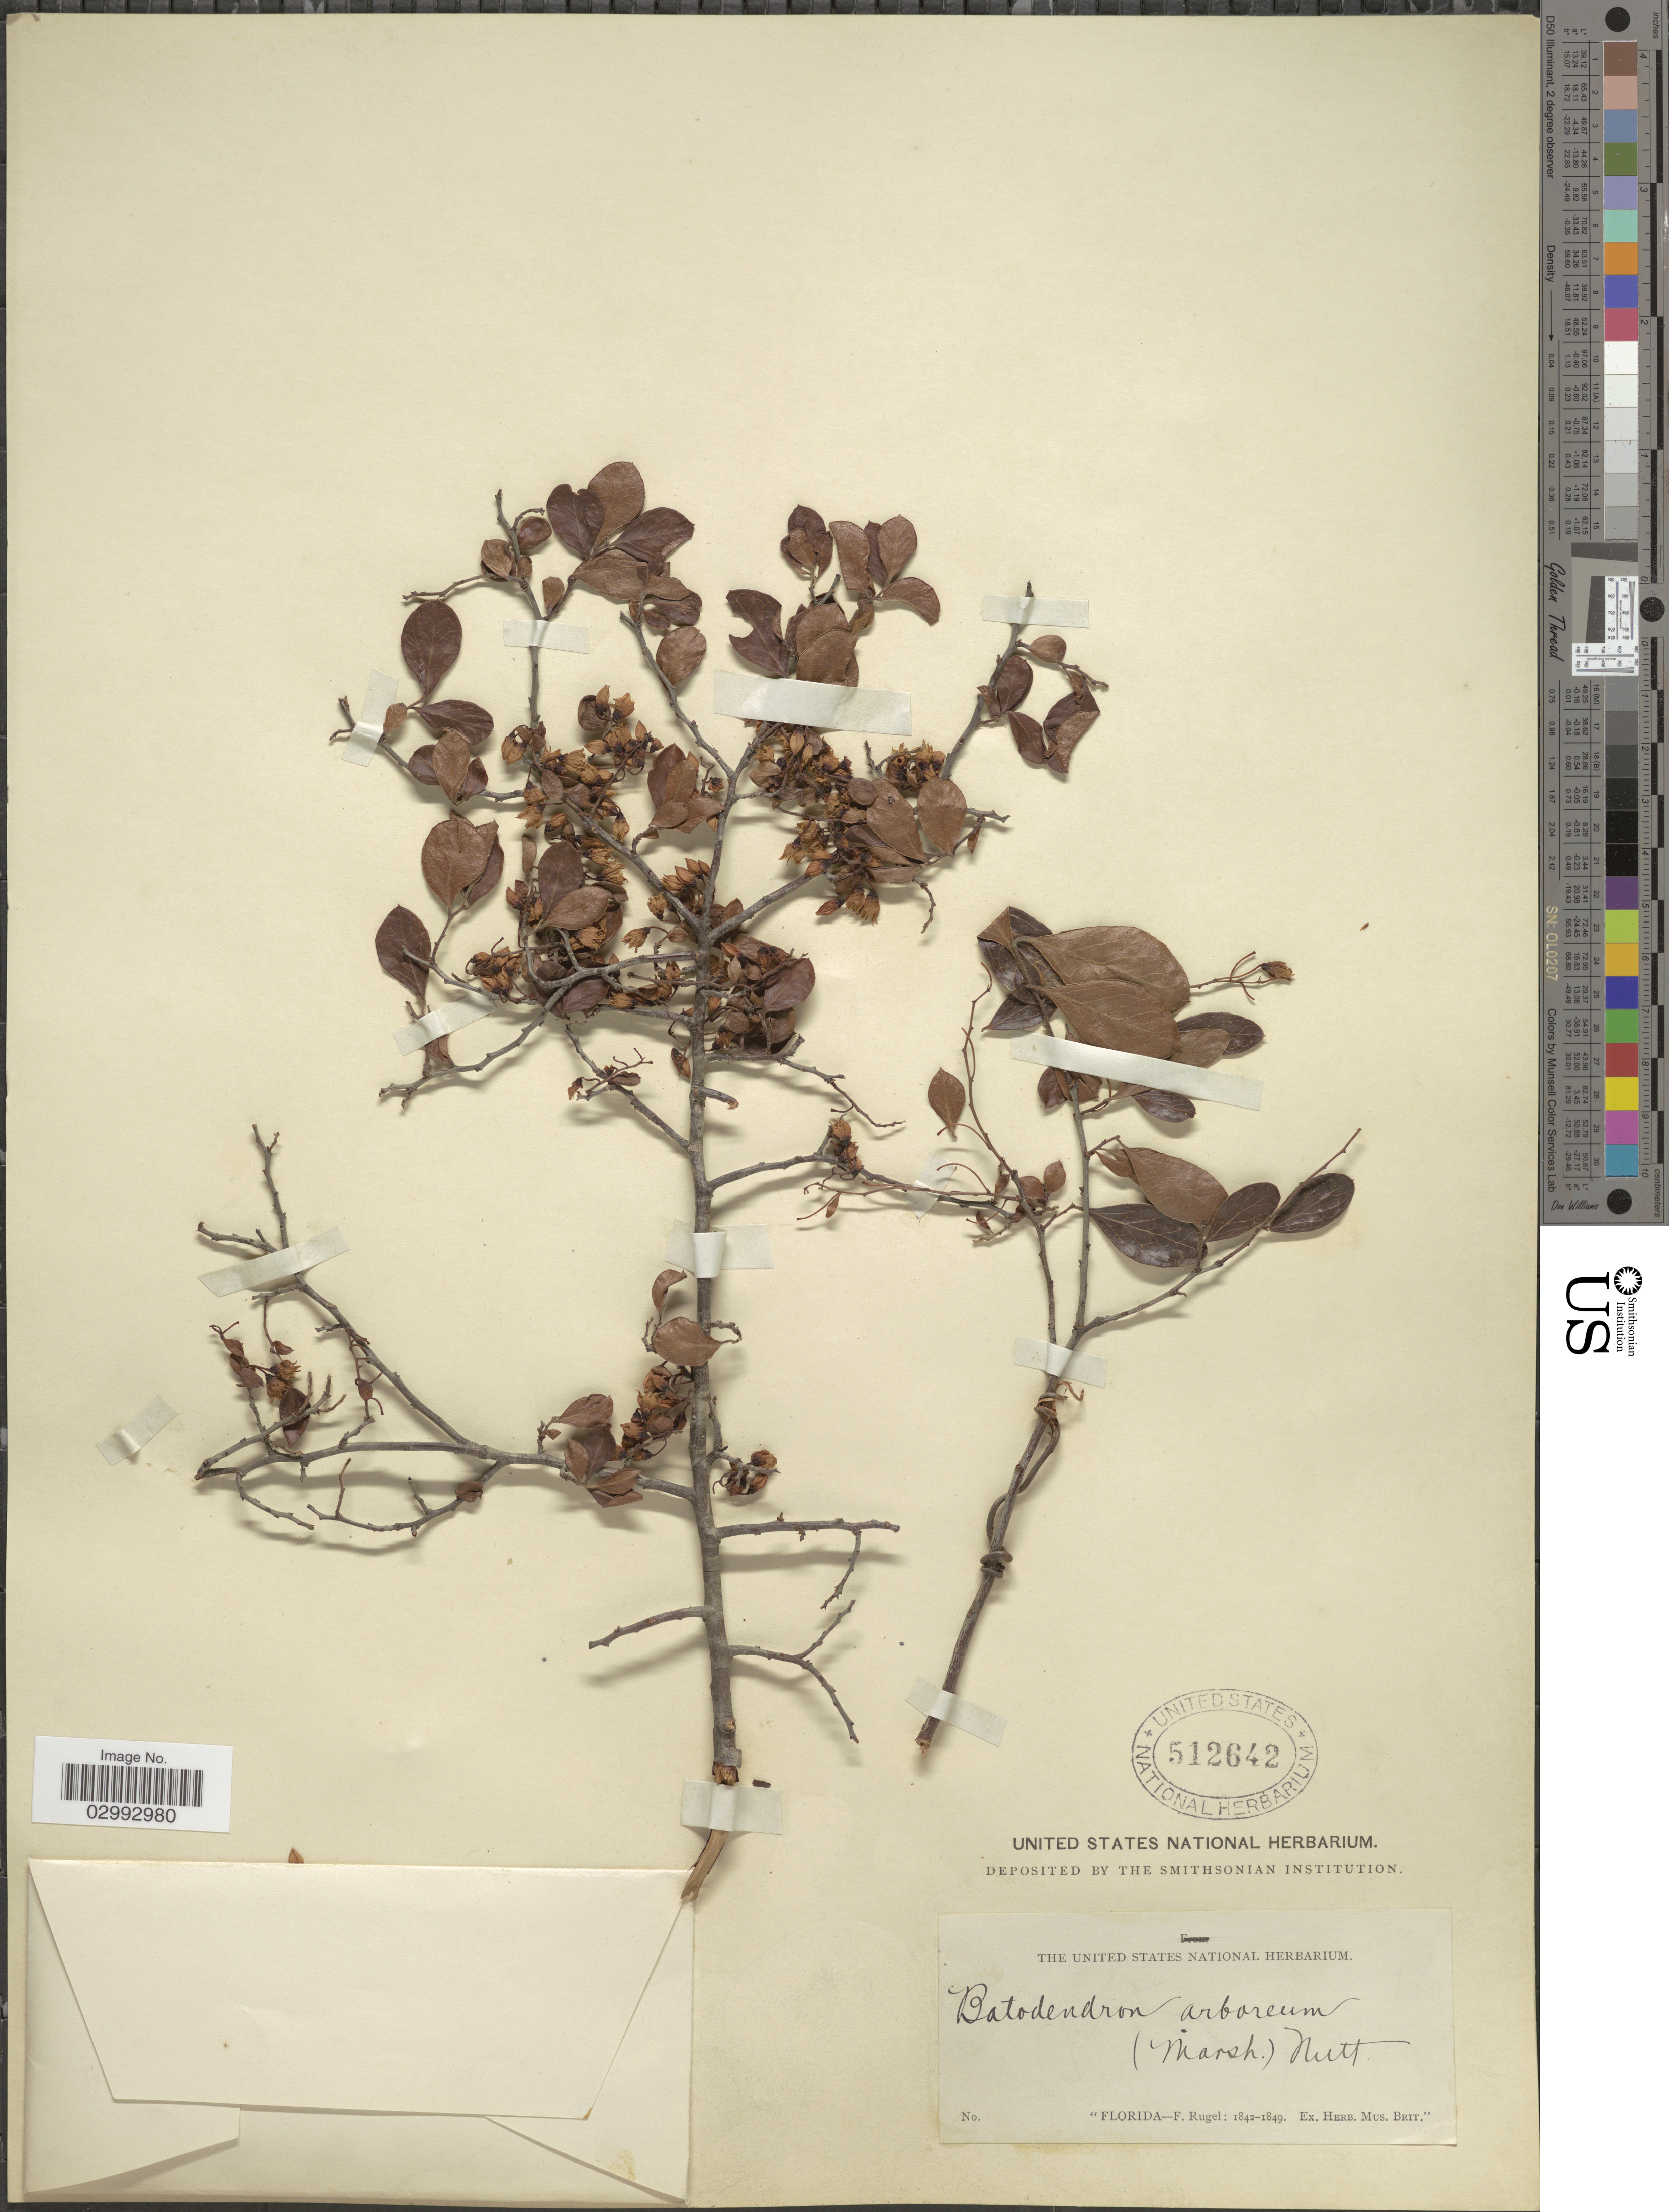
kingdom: Plantae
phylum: Tracheophyta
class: Magnoliopsida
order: Ericales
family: Ericaceae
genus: Batodendron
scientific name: Batodendron arboreum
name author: Nutt.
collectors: F. Rugel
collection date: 1842/1849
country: United States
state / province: Florida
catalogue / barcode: US 512642